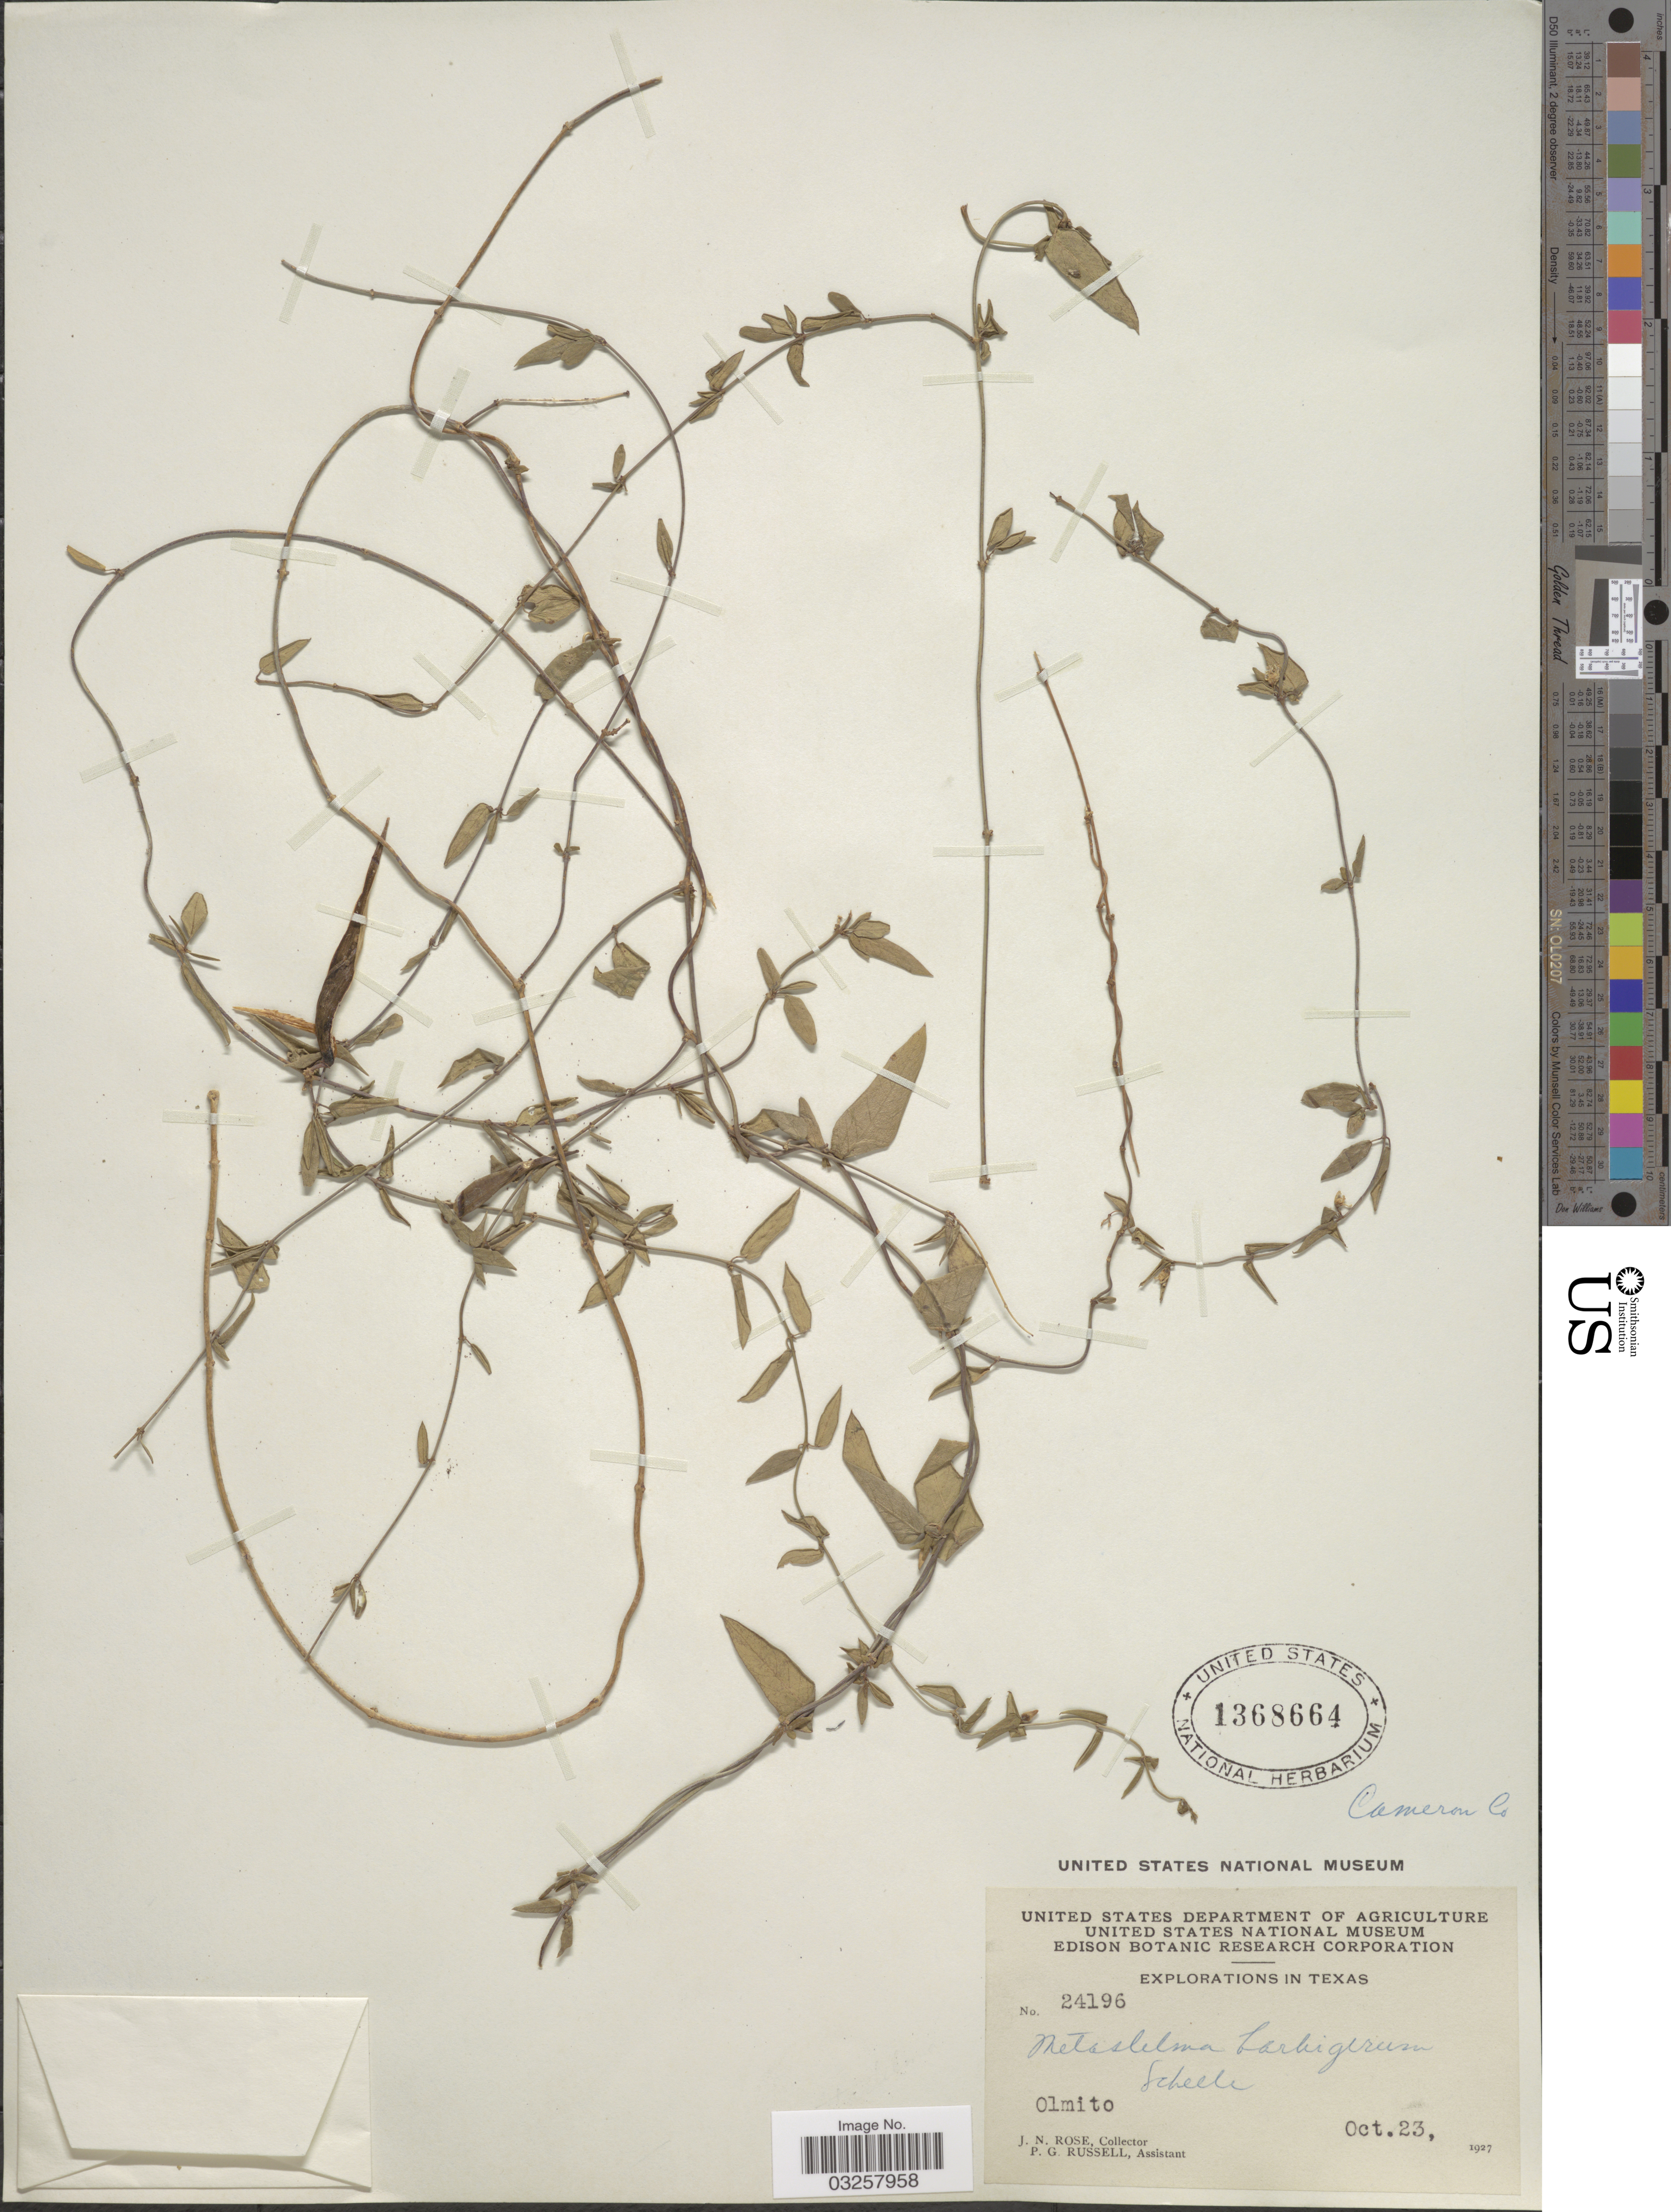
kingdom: Plantae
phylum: Tracheophyta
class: Magnoliopsida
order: Gentianales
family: Apocynaceae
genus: Metastelma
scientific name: Metastelma barbigerum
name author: Scheele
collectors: J. N. Rose & P. G. Russell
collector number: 24196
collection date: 1927-10-23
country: United States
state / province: Texas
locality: Cameron Co. Olmito.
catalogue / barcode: US 1368664